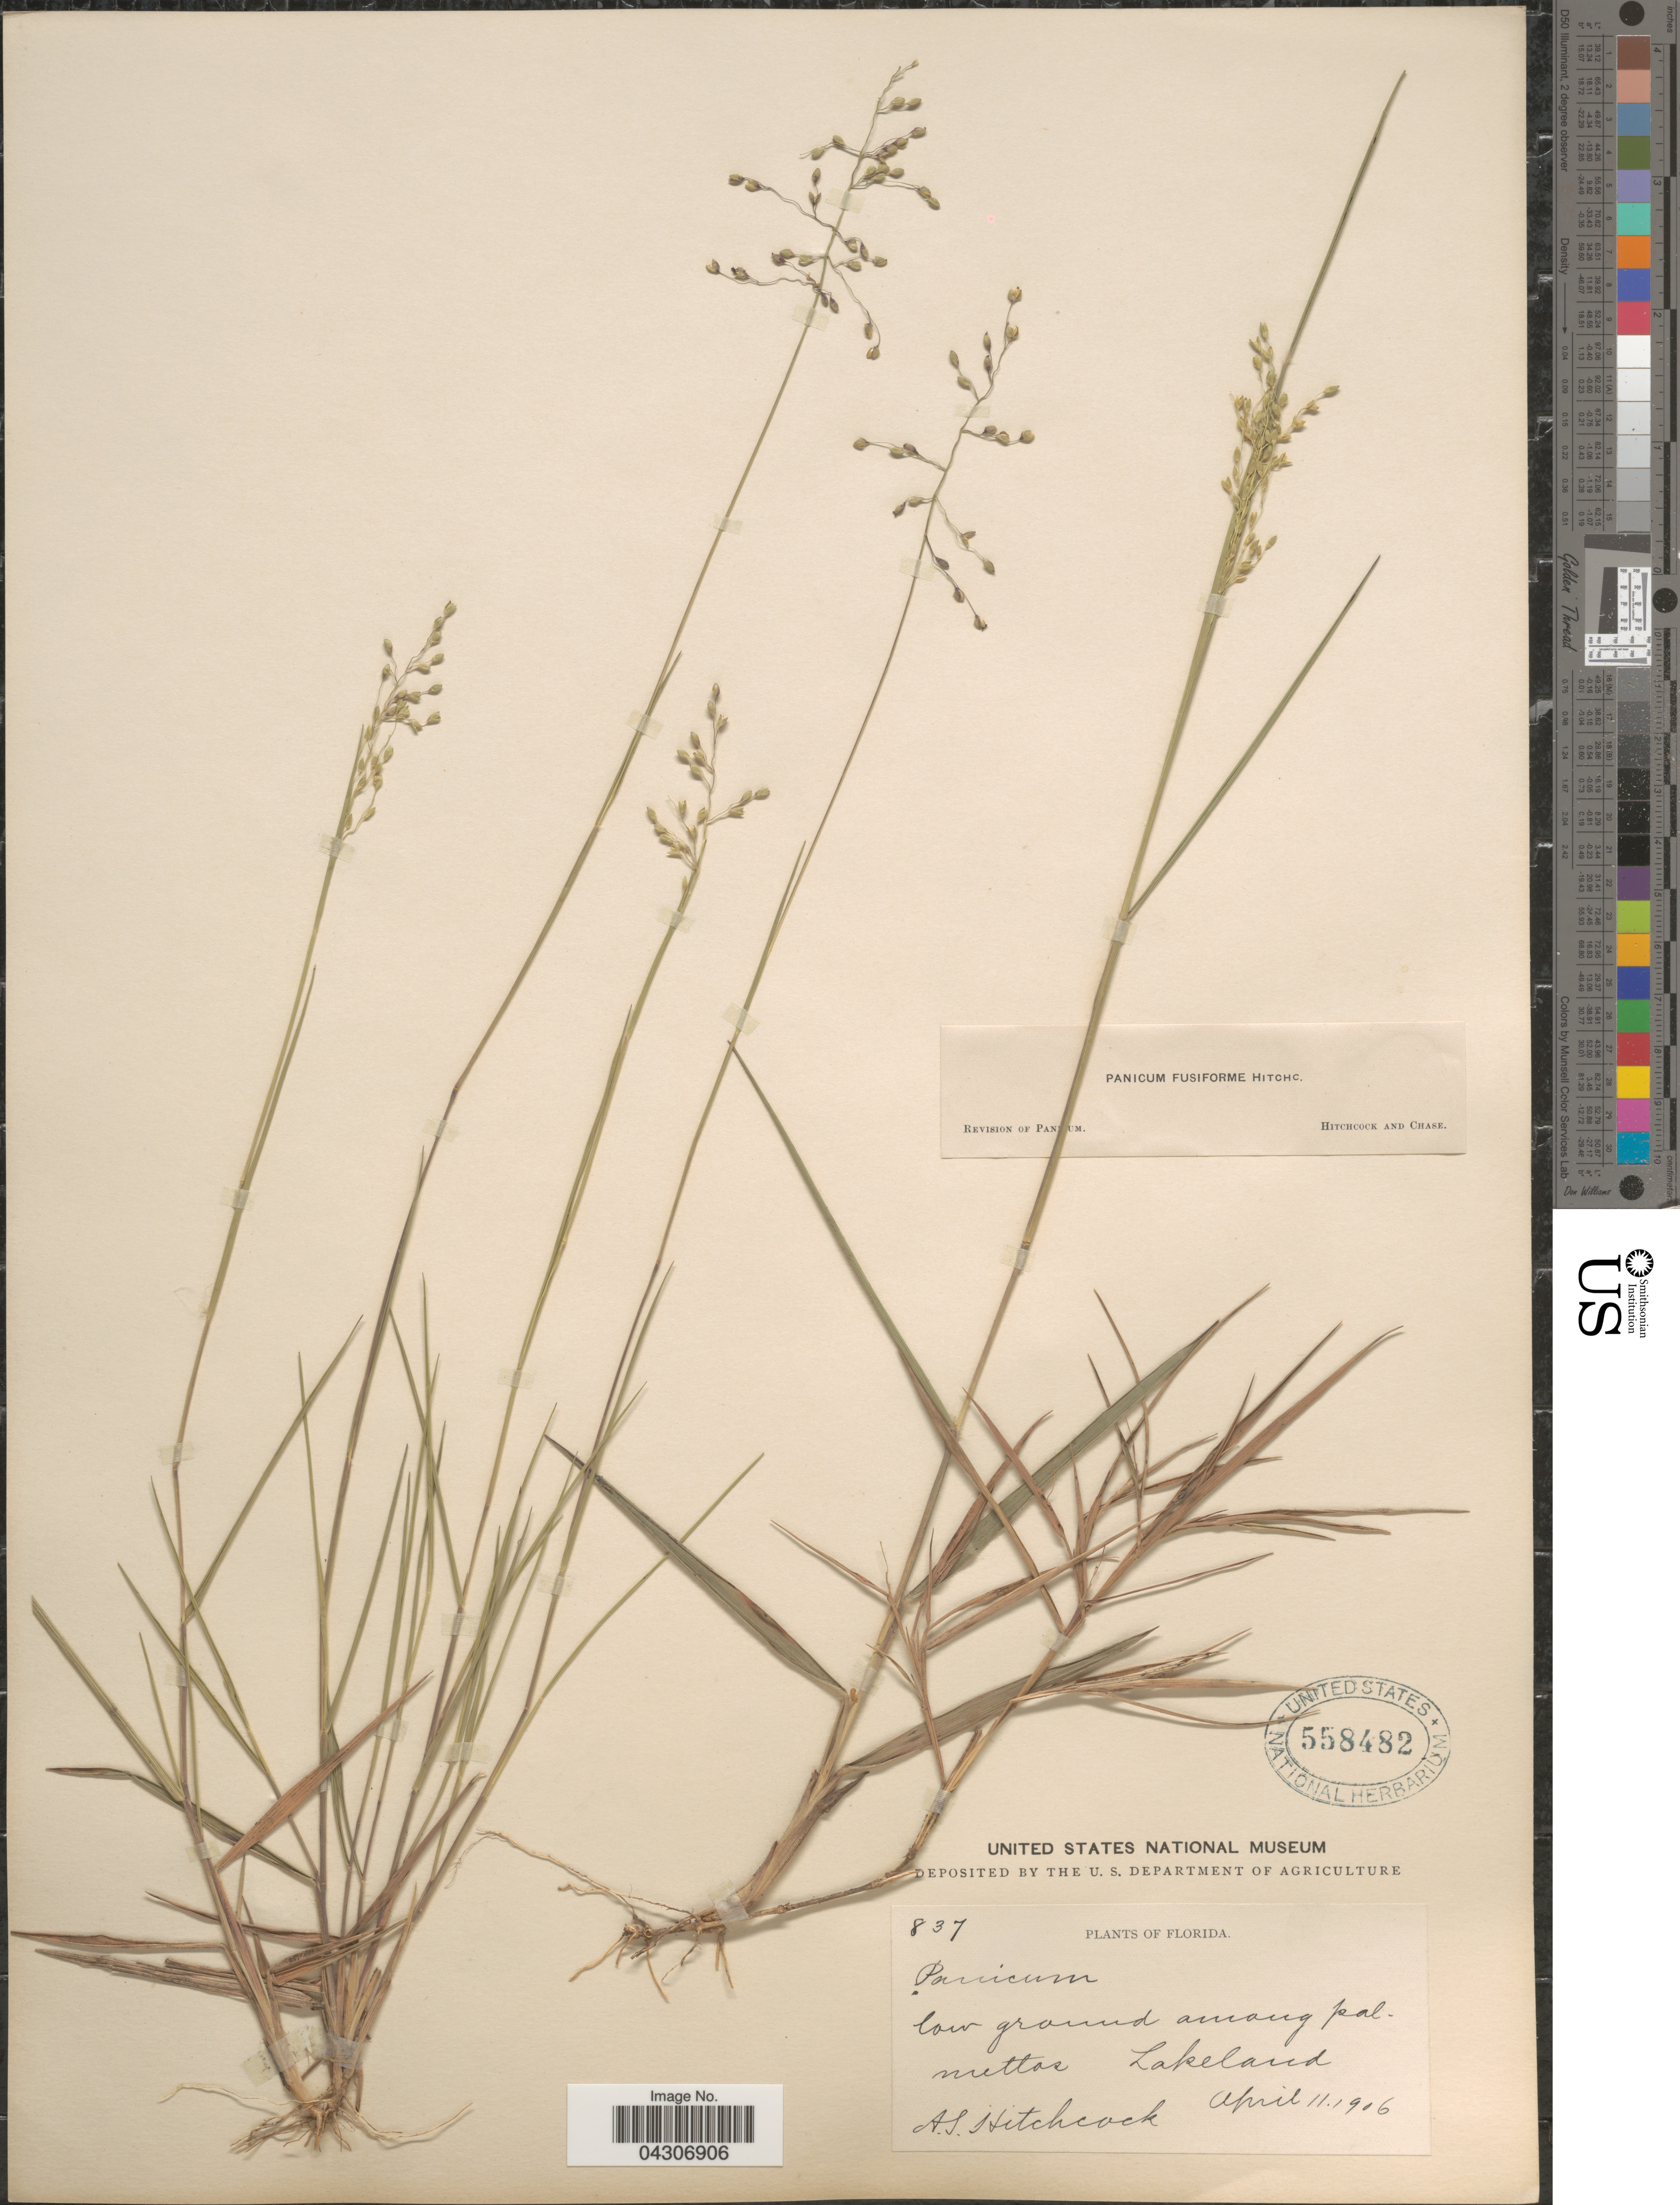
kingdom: Plantae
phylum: Tracheophyta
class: Liliopsida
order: Poales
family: Poaceae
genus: Dichanthelium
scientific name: Dichanthelium aciculare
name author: (Desv. ex Poir.) Gould & C.A. Clark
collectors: A. S. Hitchcock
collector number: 837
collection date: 1906-04-11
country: United States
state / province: Florida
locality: Lakeland.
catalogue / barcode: US 558482